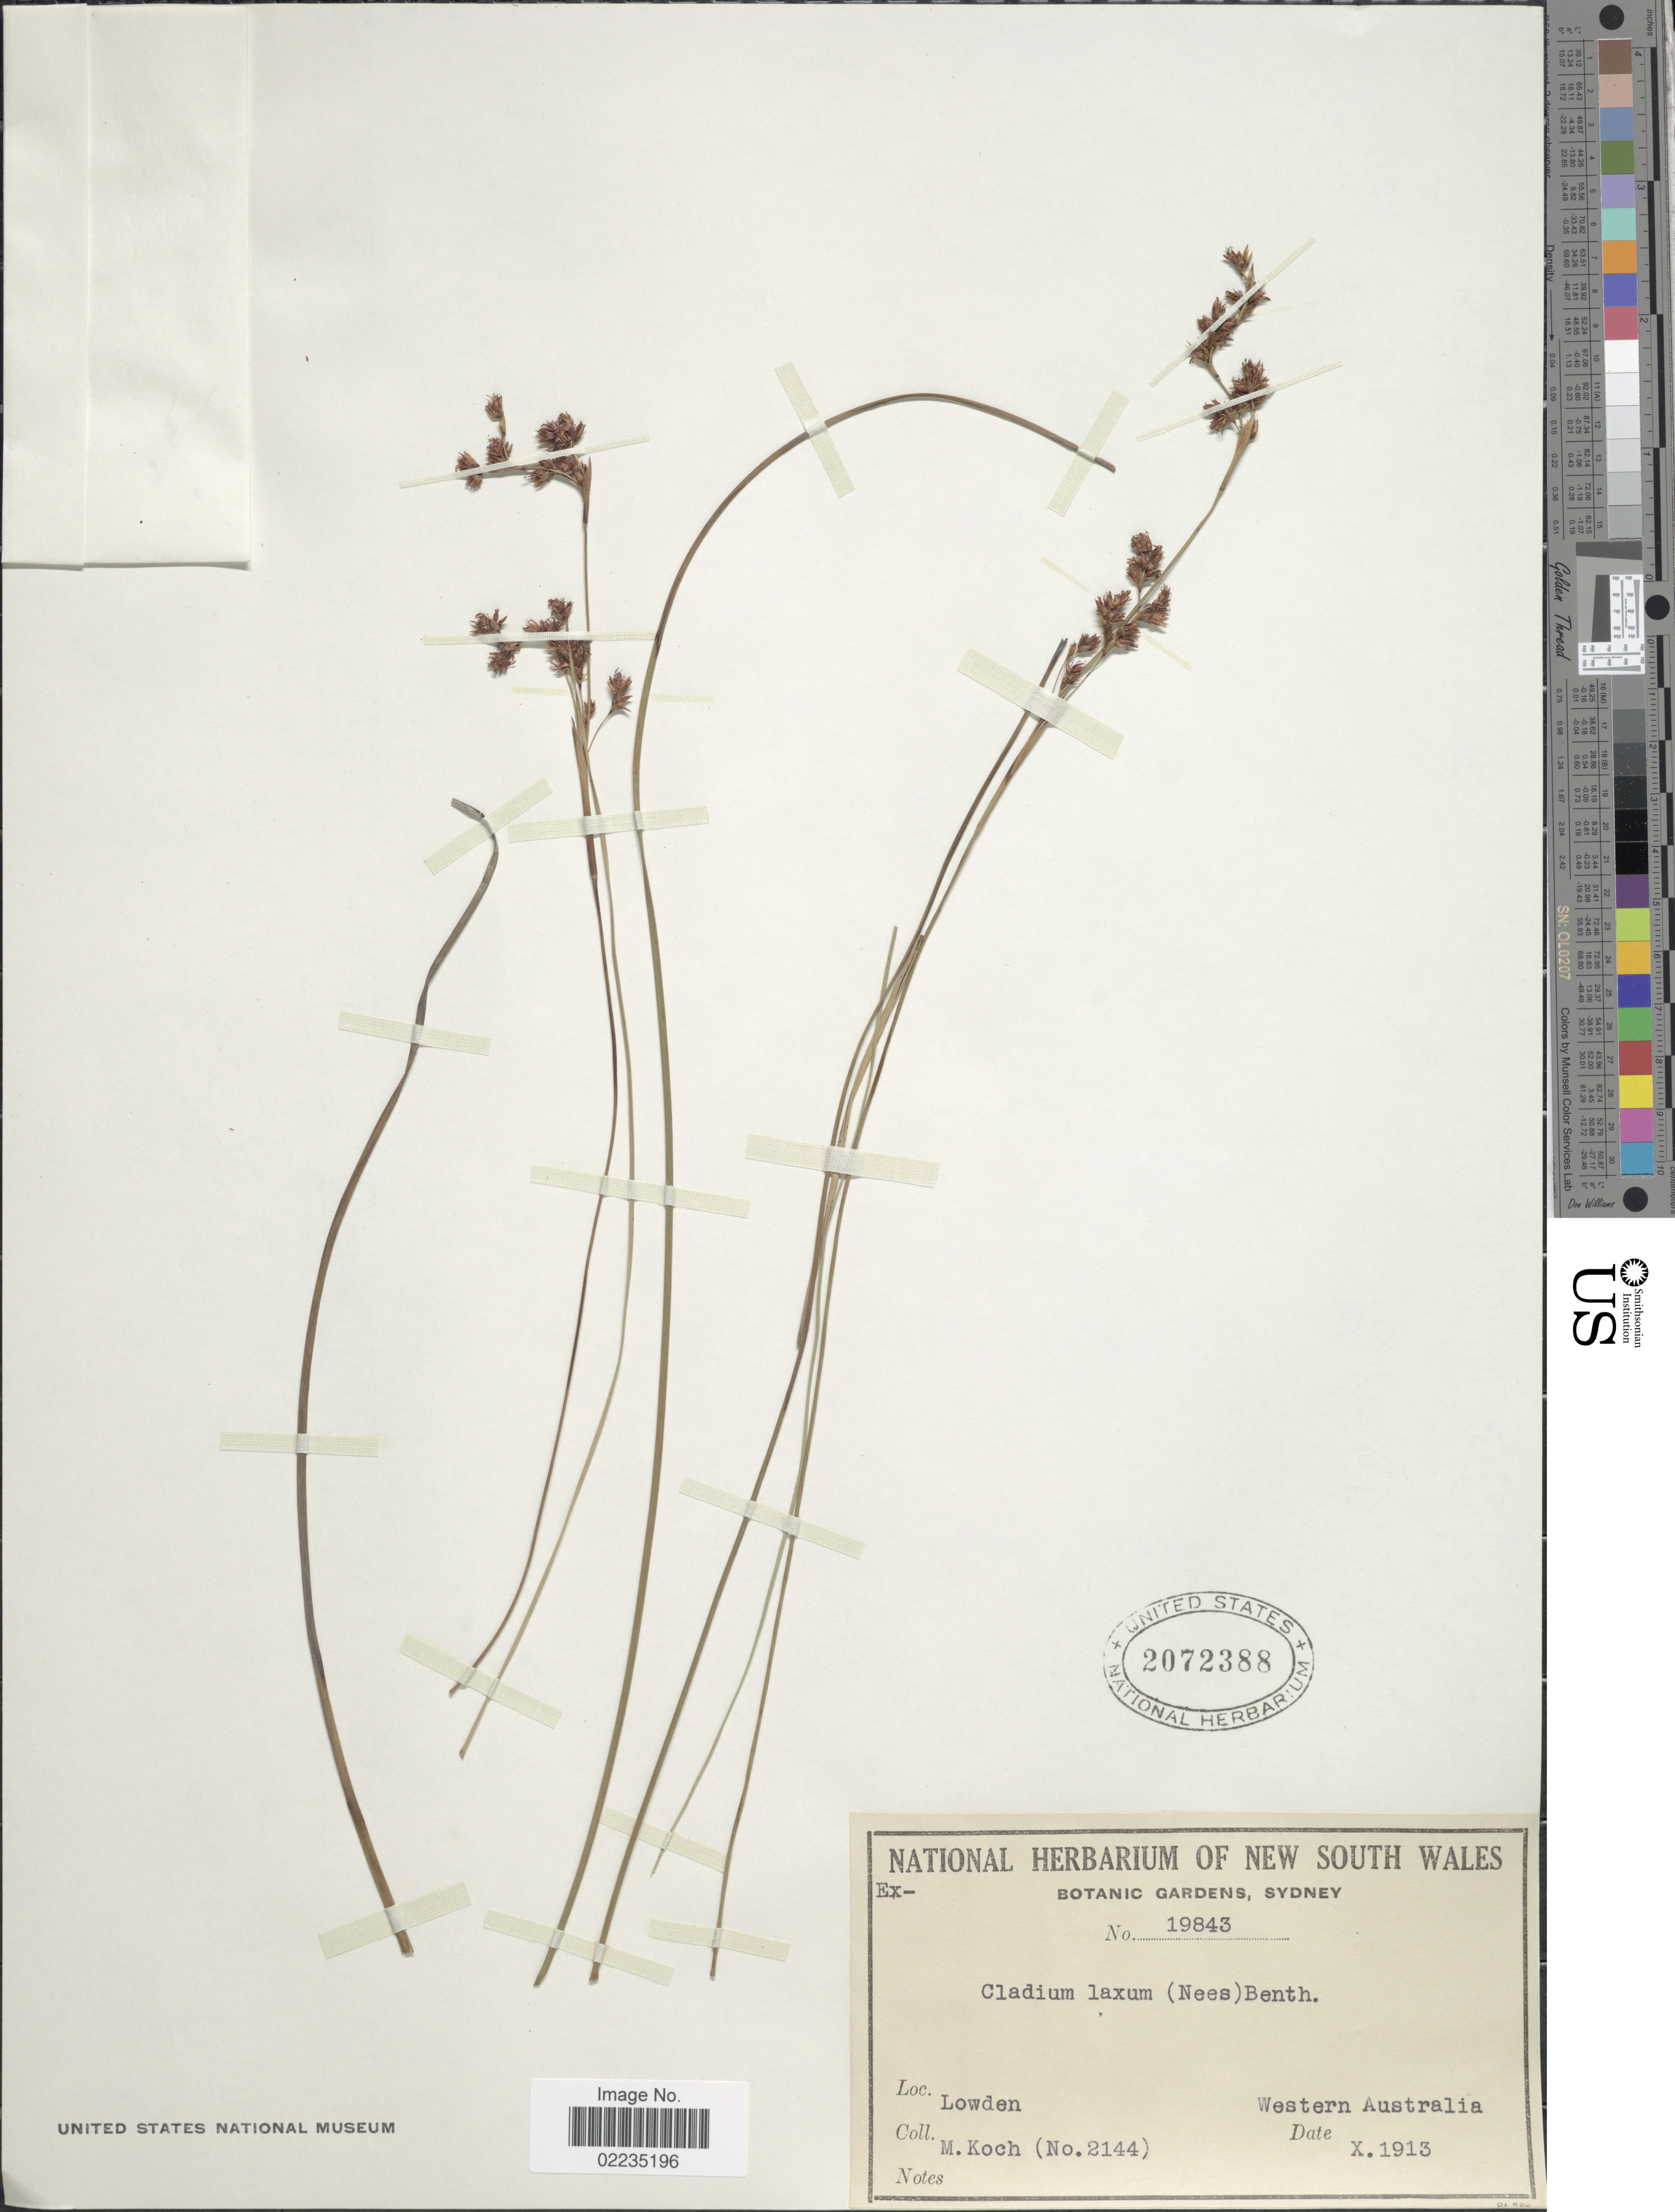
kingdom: Plantae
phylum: Tracheophyta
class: Liliopsida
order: Poales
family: Cyperaceae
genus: Machaerina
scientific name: Machaerina laxa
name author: (Nees) T. Koyama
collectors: M. Koch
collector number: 2144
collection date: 1913-10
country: Australia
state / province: Western Australia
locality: Lowden, Western Australia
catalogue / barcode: US 2072388